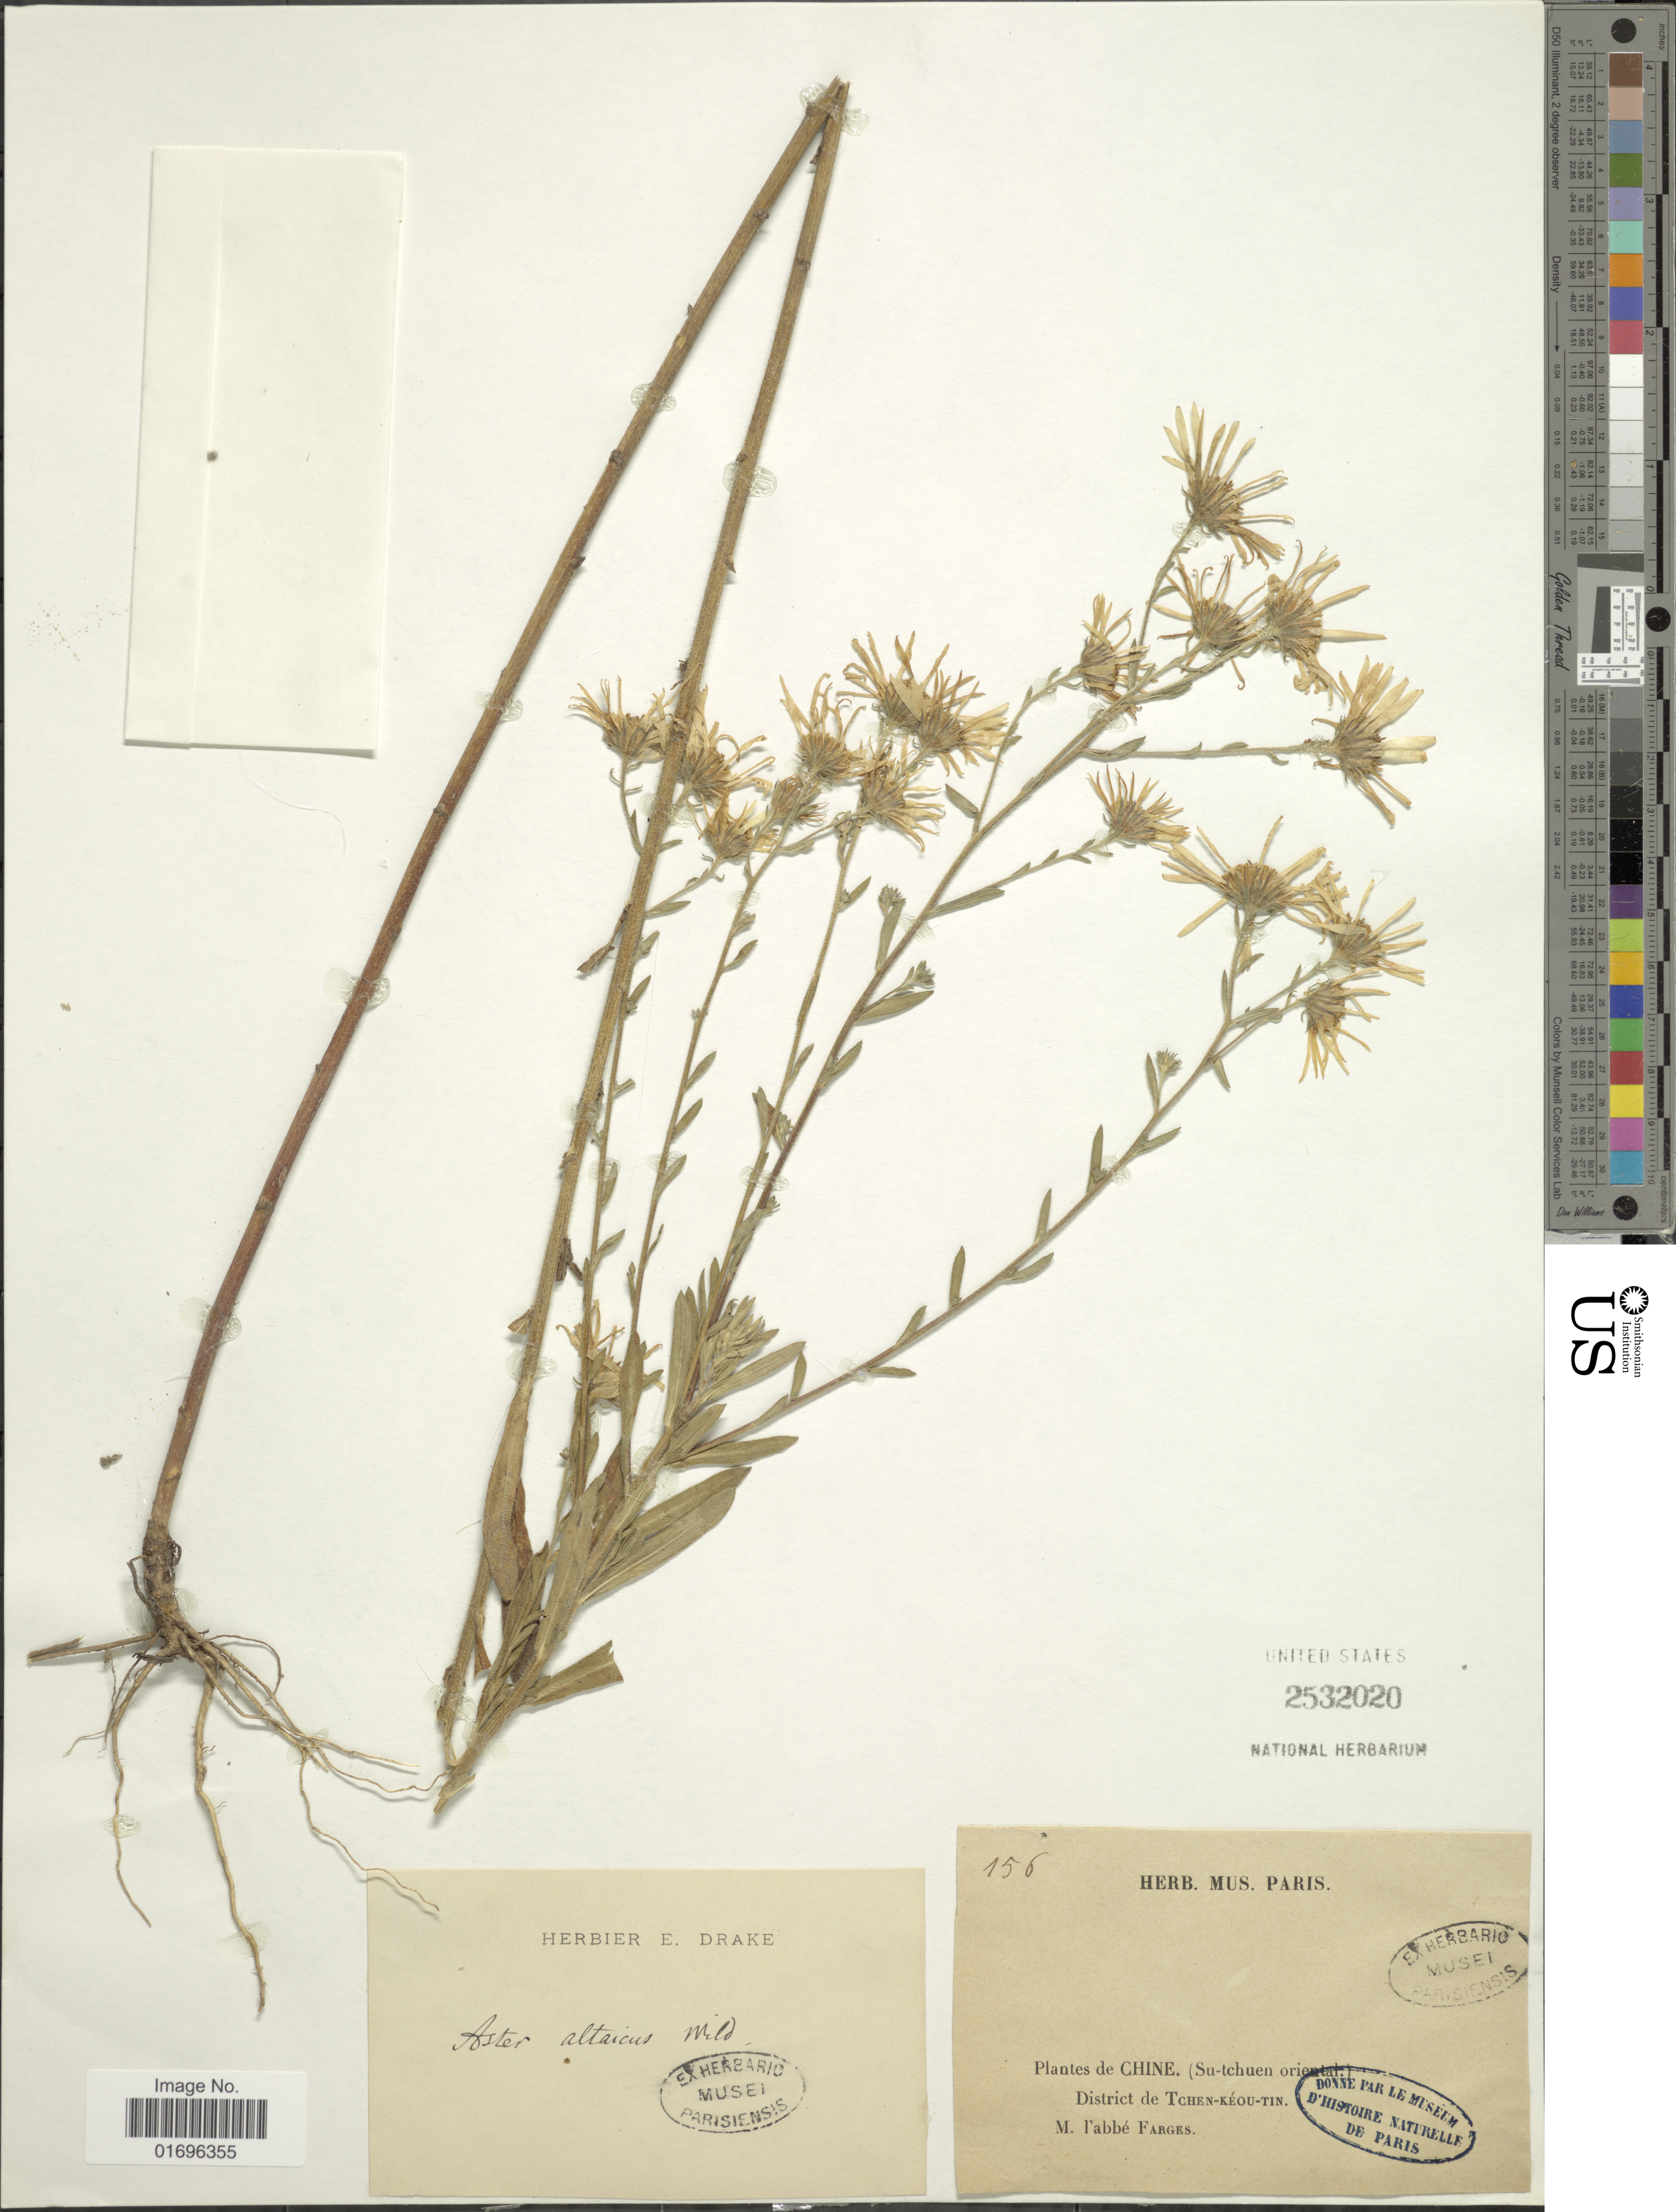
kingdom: Plantae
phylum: Tracheophyta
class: Magnoliopsida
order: Asterales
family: Asteraceae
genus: Aster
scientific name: Aster altaicus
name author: Willd.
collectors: M. Farges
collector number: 156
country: China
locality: Chine. (Su-tchuen oriental.). District de Tchen-Kéou-Tin.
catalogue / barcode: US 2532020